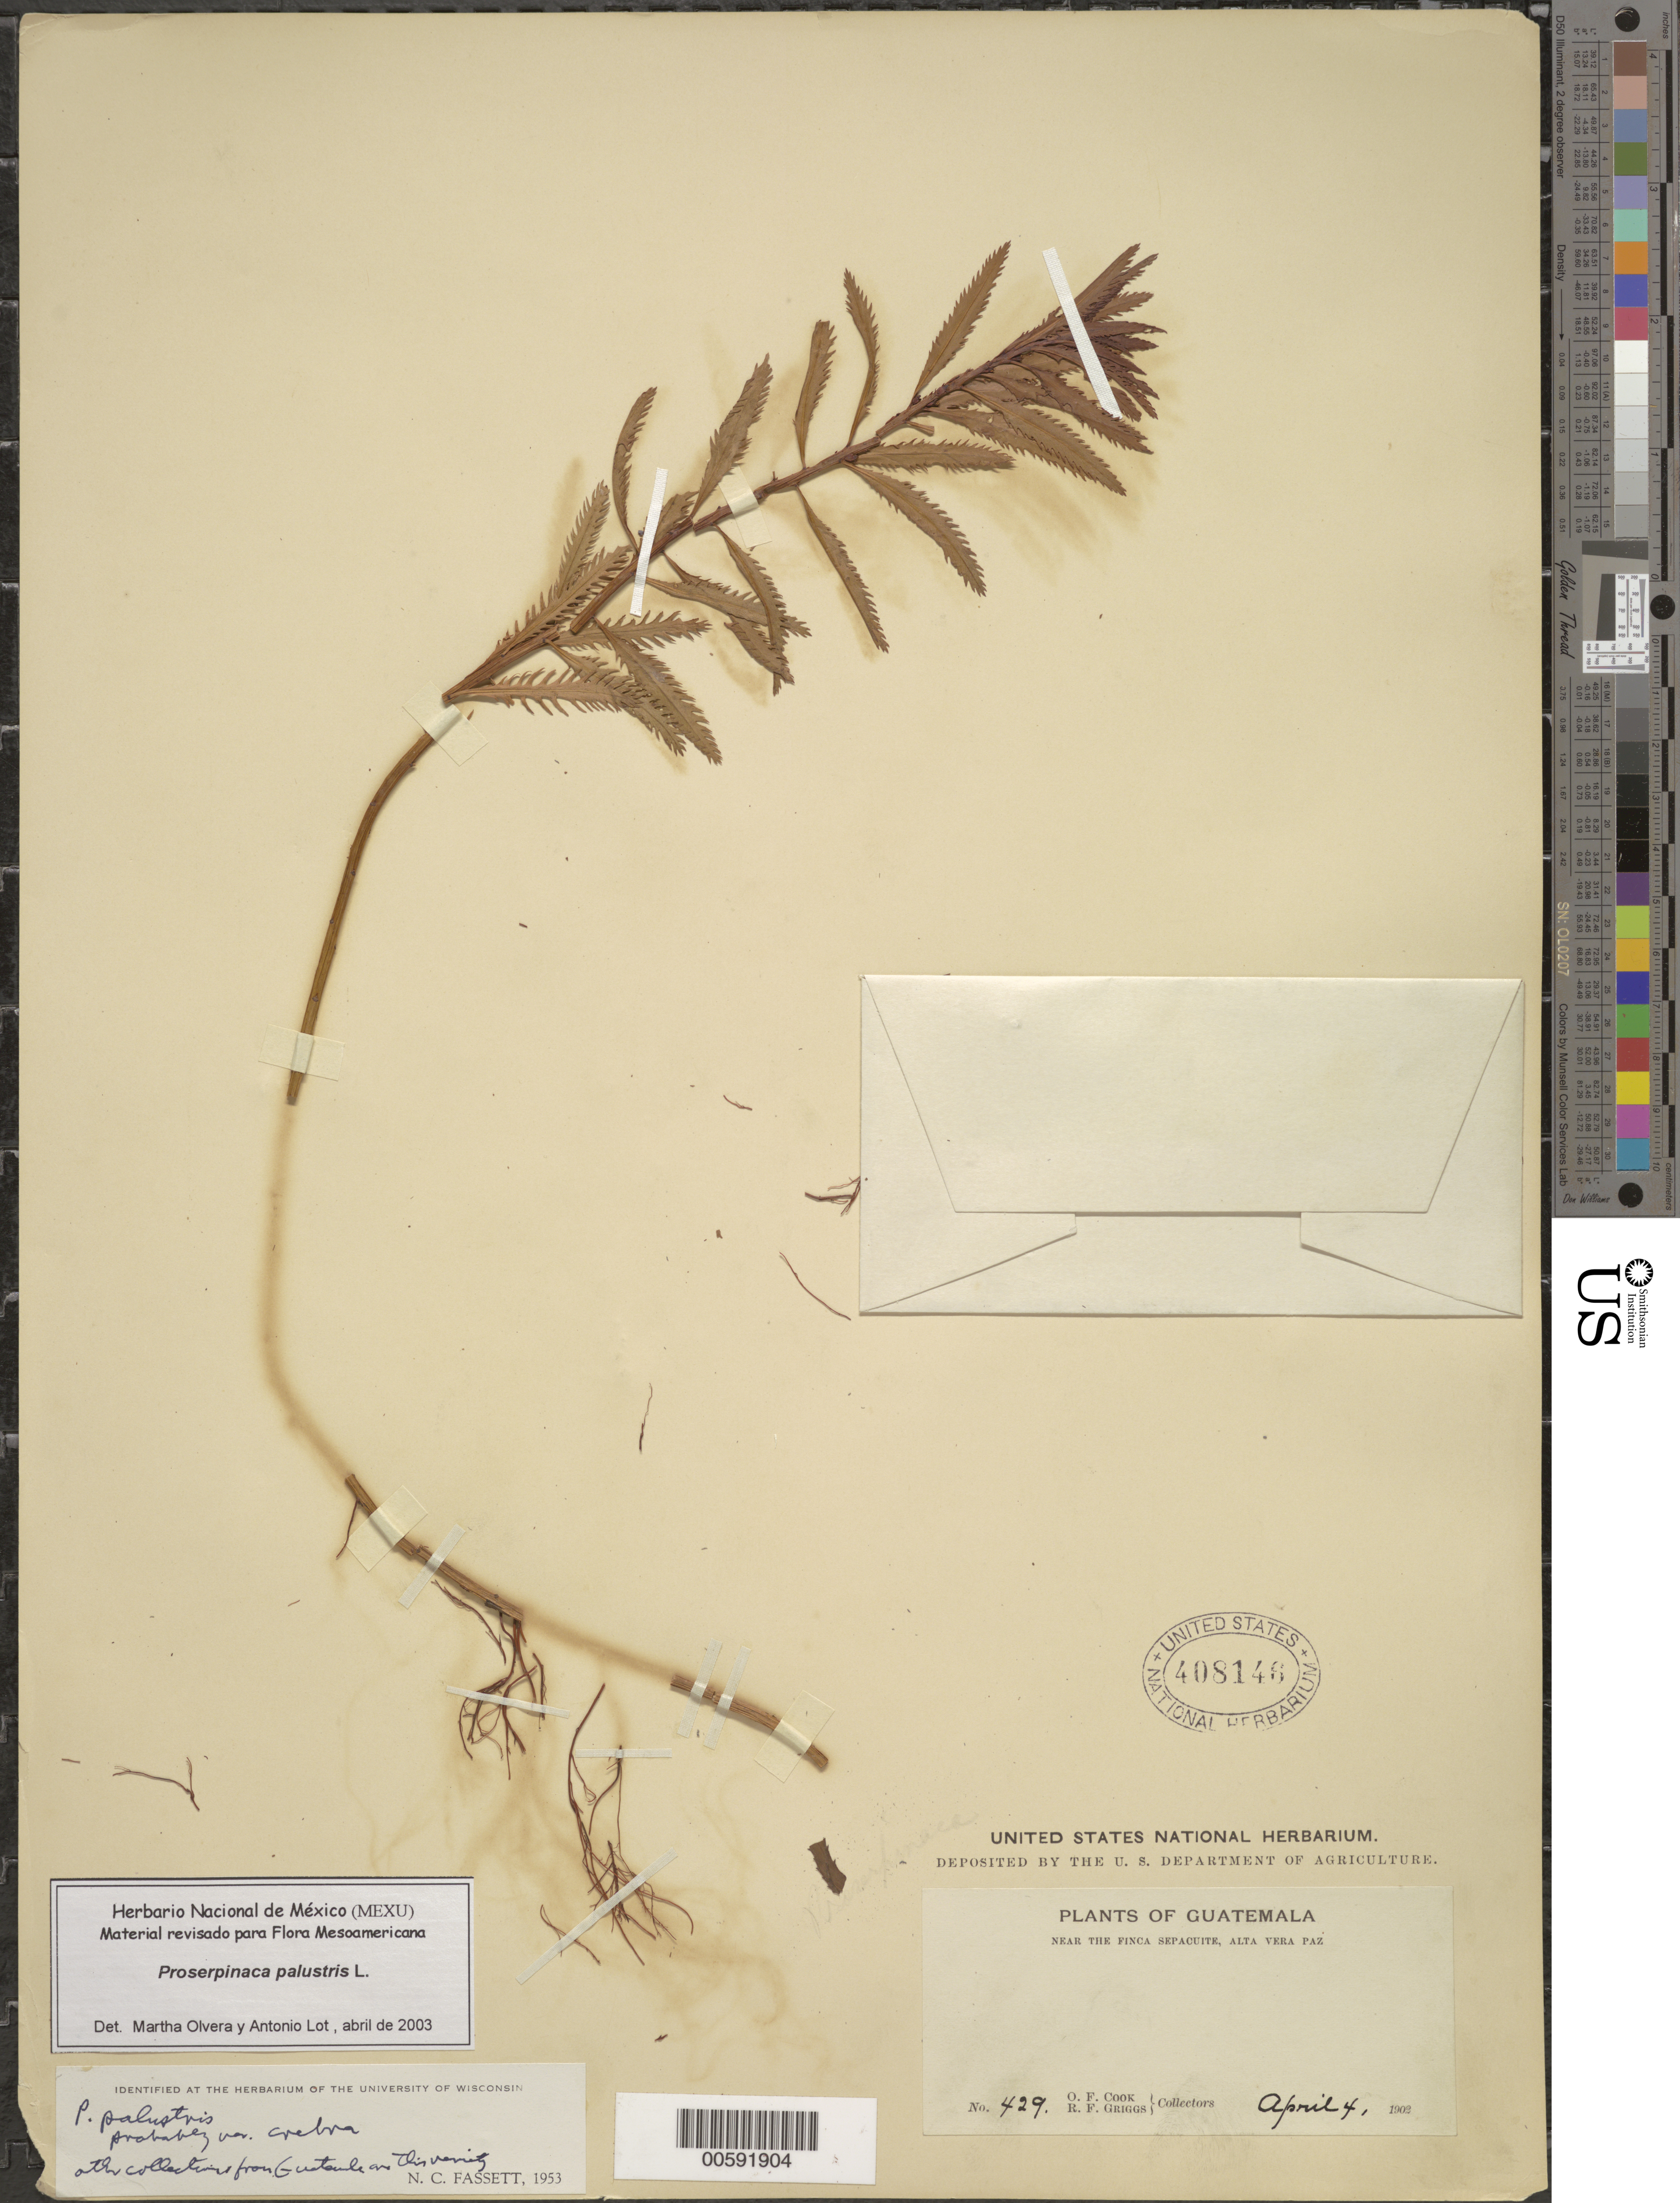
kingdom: Plantae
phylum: Tracheophyta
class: Magnoliopsida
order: Saxifragales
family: Haloragaceae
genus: Proserpinaca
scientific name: Proserpinaca palustris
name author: L.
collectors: O. F. Cook & R. F. Griggs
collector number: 429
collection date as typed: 04 Apr 1902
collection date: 1902-04-04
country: Guatemala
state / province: Alta Verapaz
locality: Near the Finca Sepacuite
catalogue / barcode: US 408146